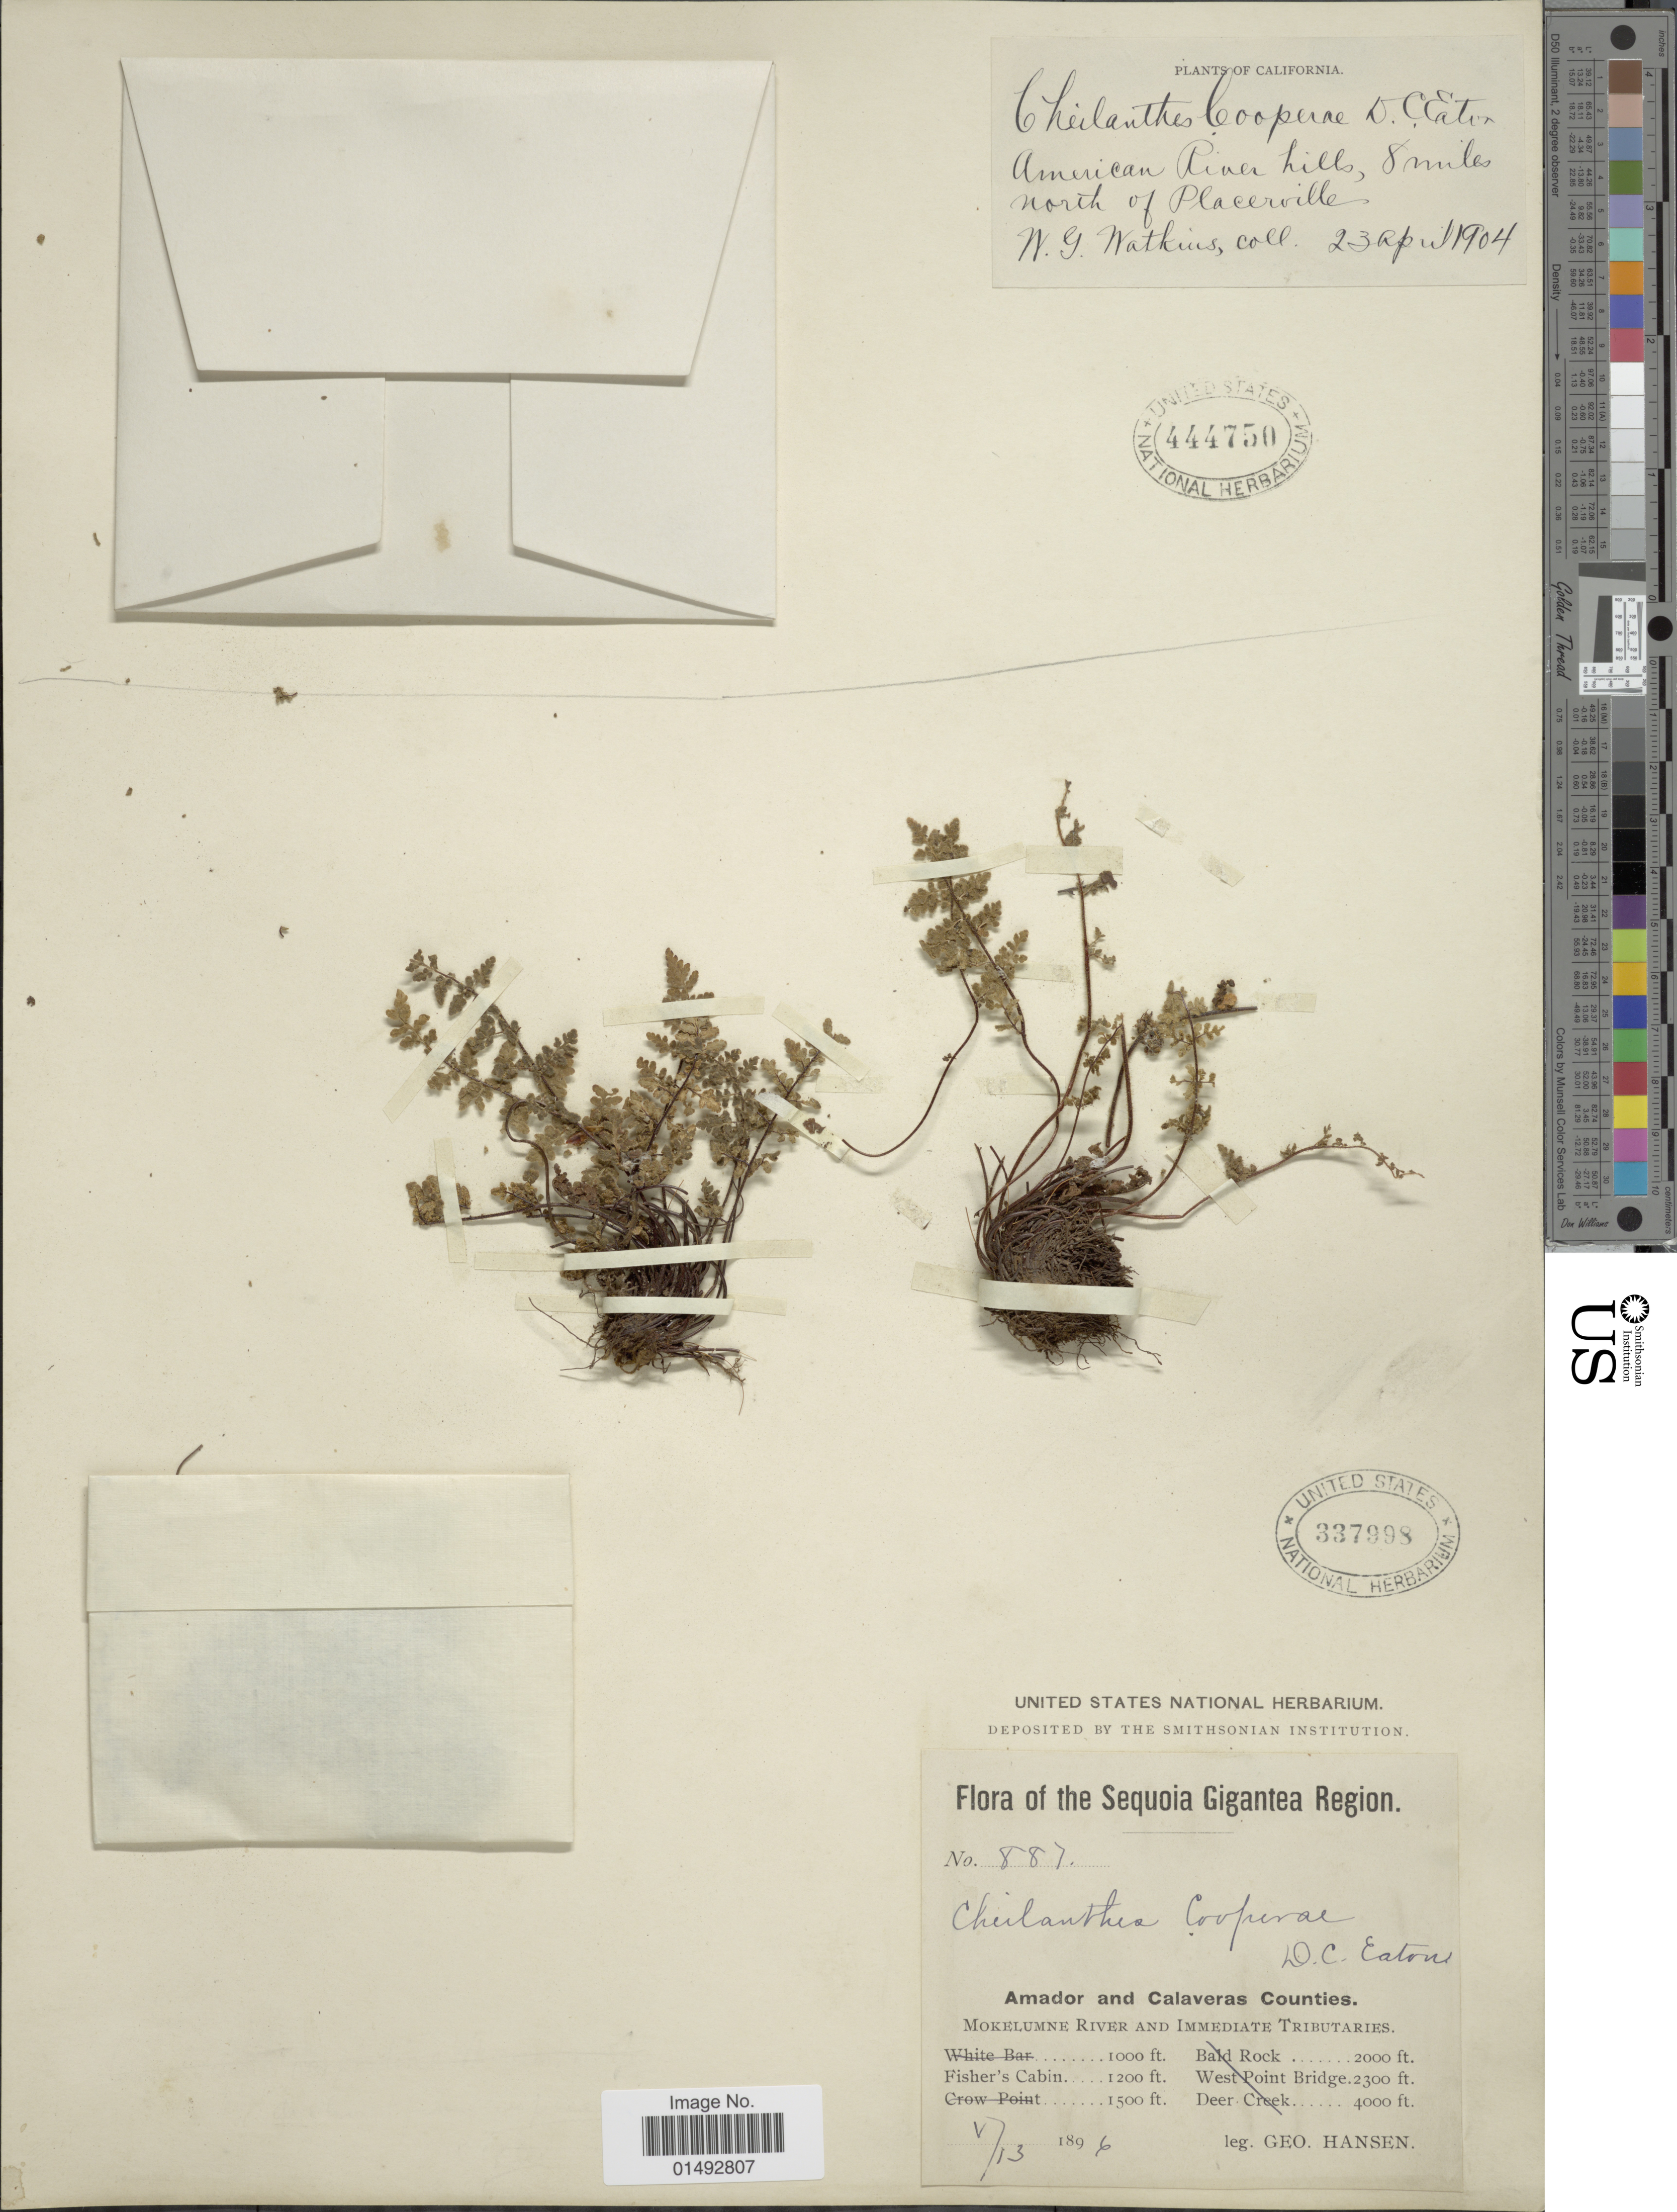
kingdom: Plantae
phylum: Tracheophyta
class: Polypodiopsida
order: Polypodiales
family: Pteridaceae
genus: Myriopteris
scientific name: Myriopteris cooperae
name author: (D.C. Eaton) Grusz & Windham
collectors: W. Watkins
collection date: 1904-04-23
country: United States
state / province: California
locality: American River hills, 8 miles north of Placerville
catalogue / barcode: US 444750-2